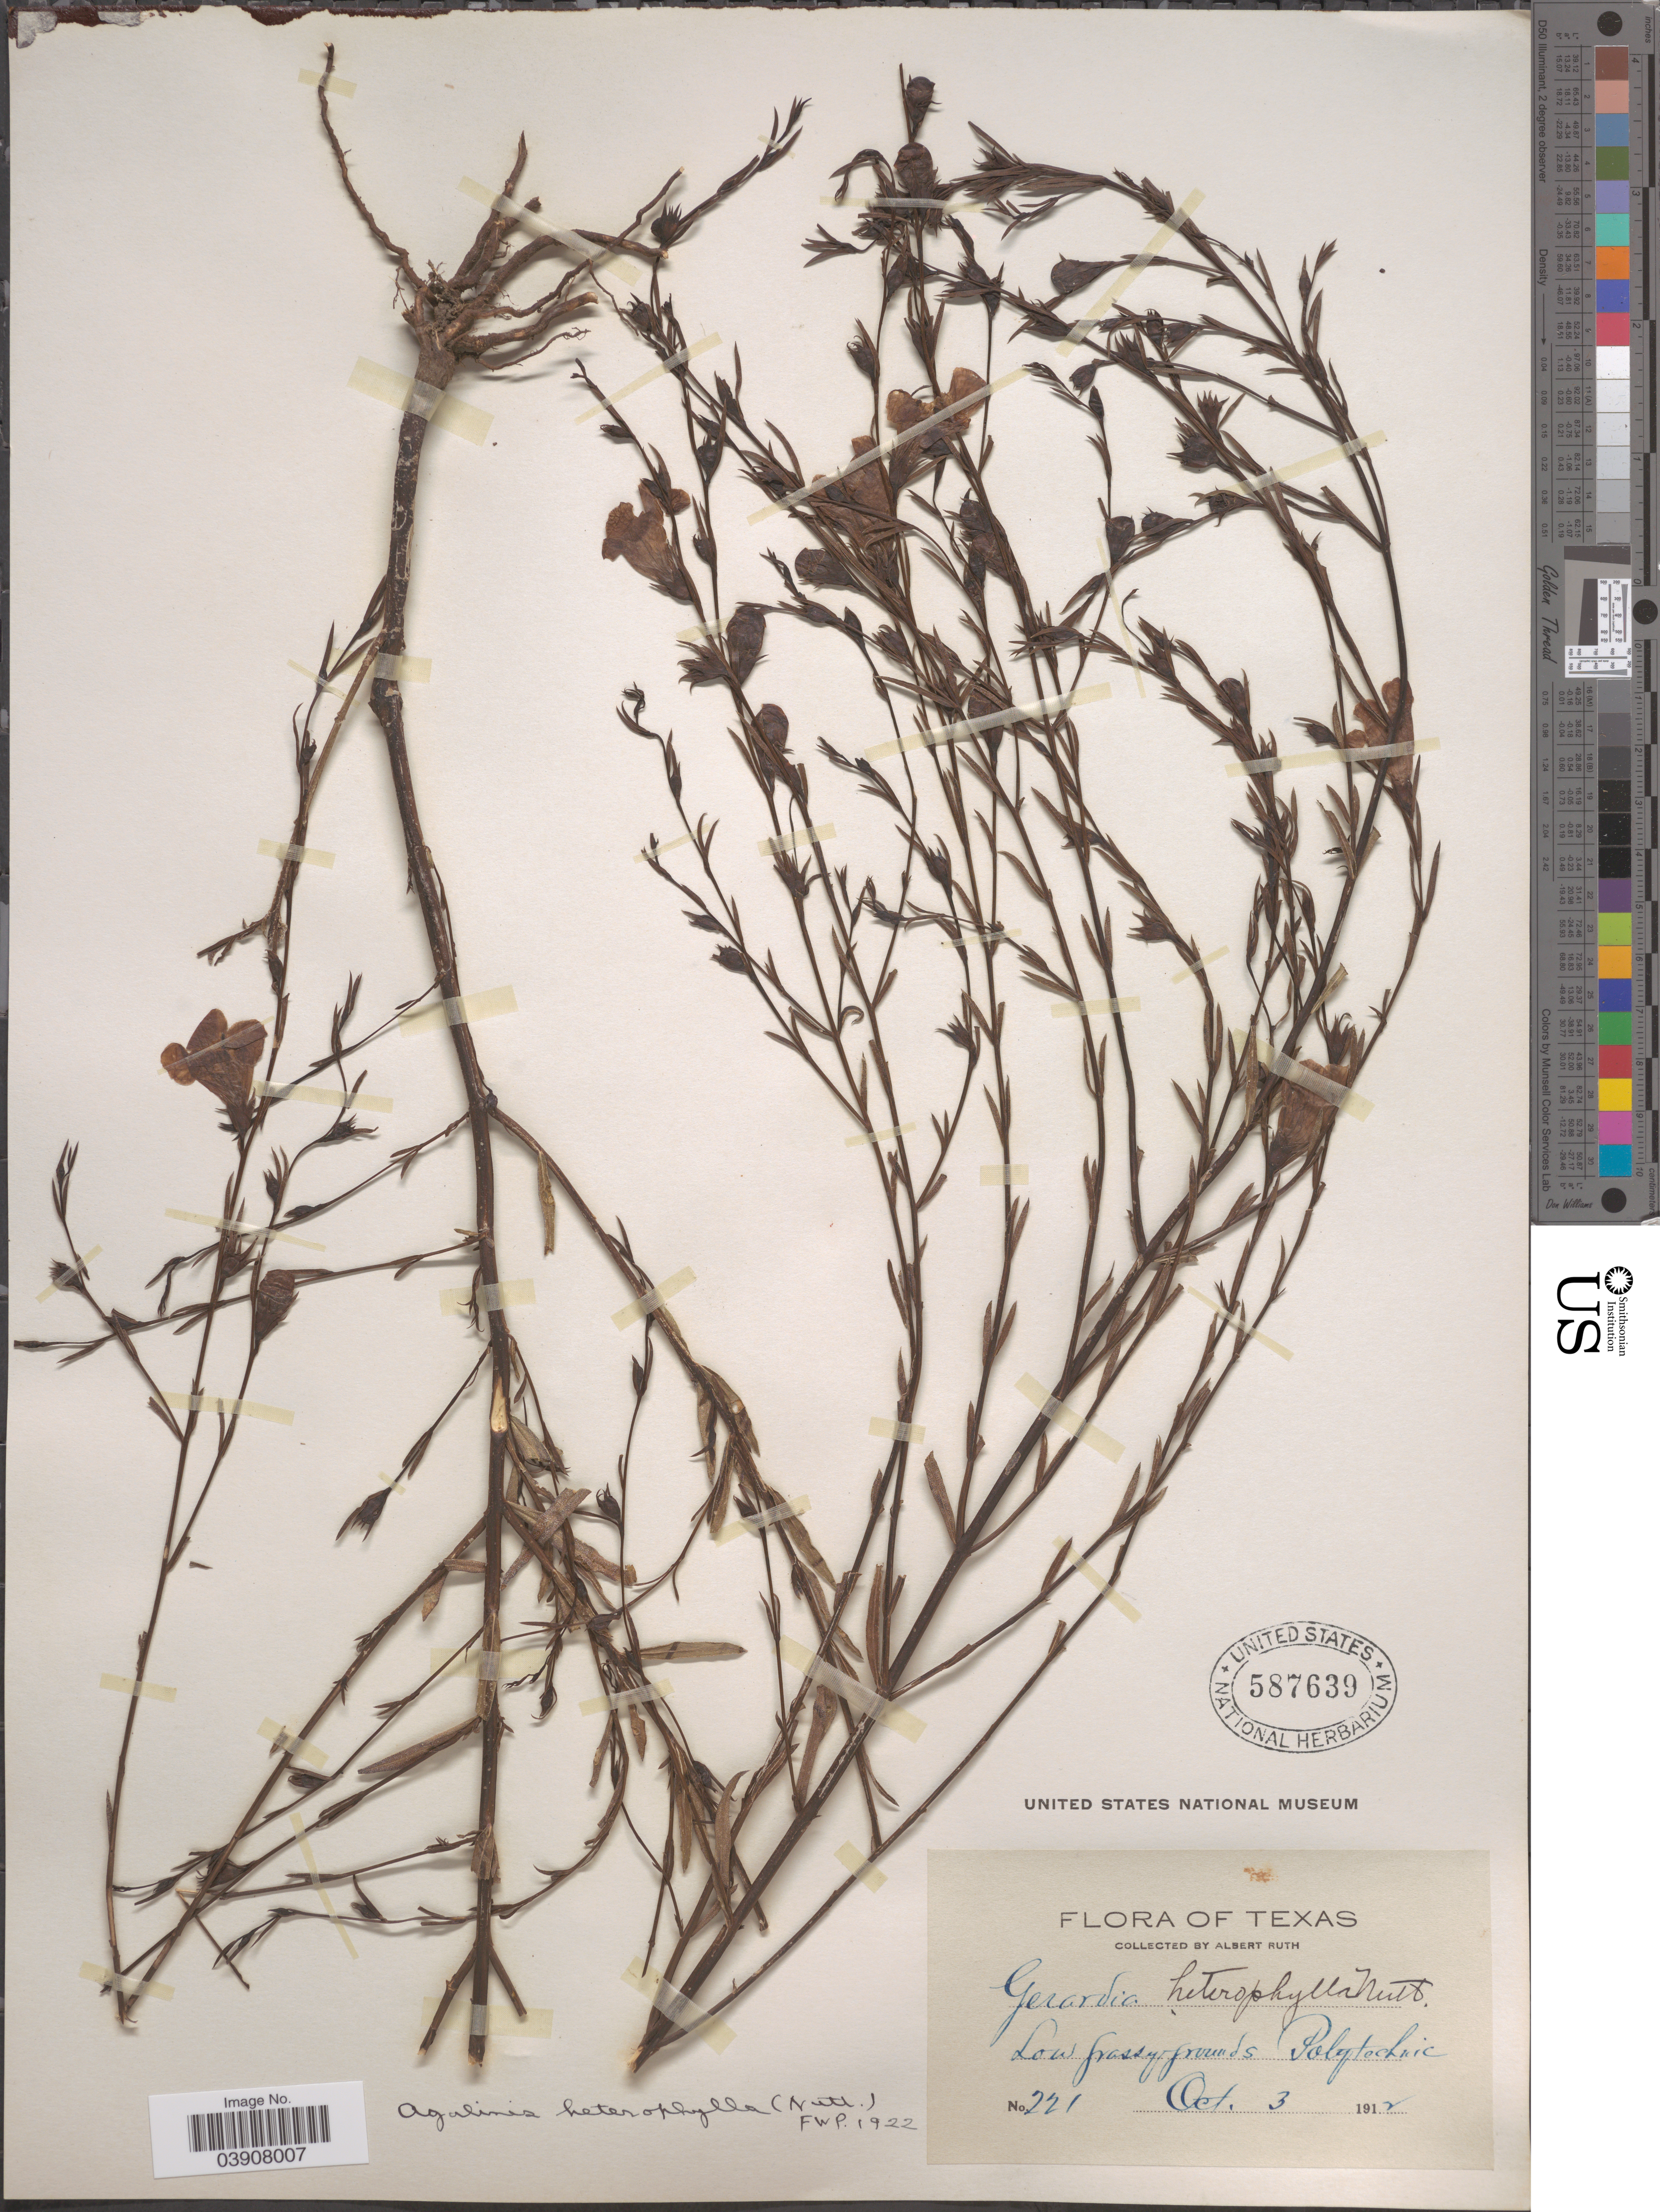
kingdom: Plantae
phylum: Tracheophyta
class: Magnoliopsida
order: Lamiales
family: Orobanchaceae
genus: Agalinis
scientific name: Agalinis heterophylla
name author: (Nutt.) Small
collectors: A. Ruth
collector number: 221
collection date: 1912-10-03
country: United States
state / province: Texas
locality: Low grassy grounds Polytechnic.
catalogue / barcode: US 587639